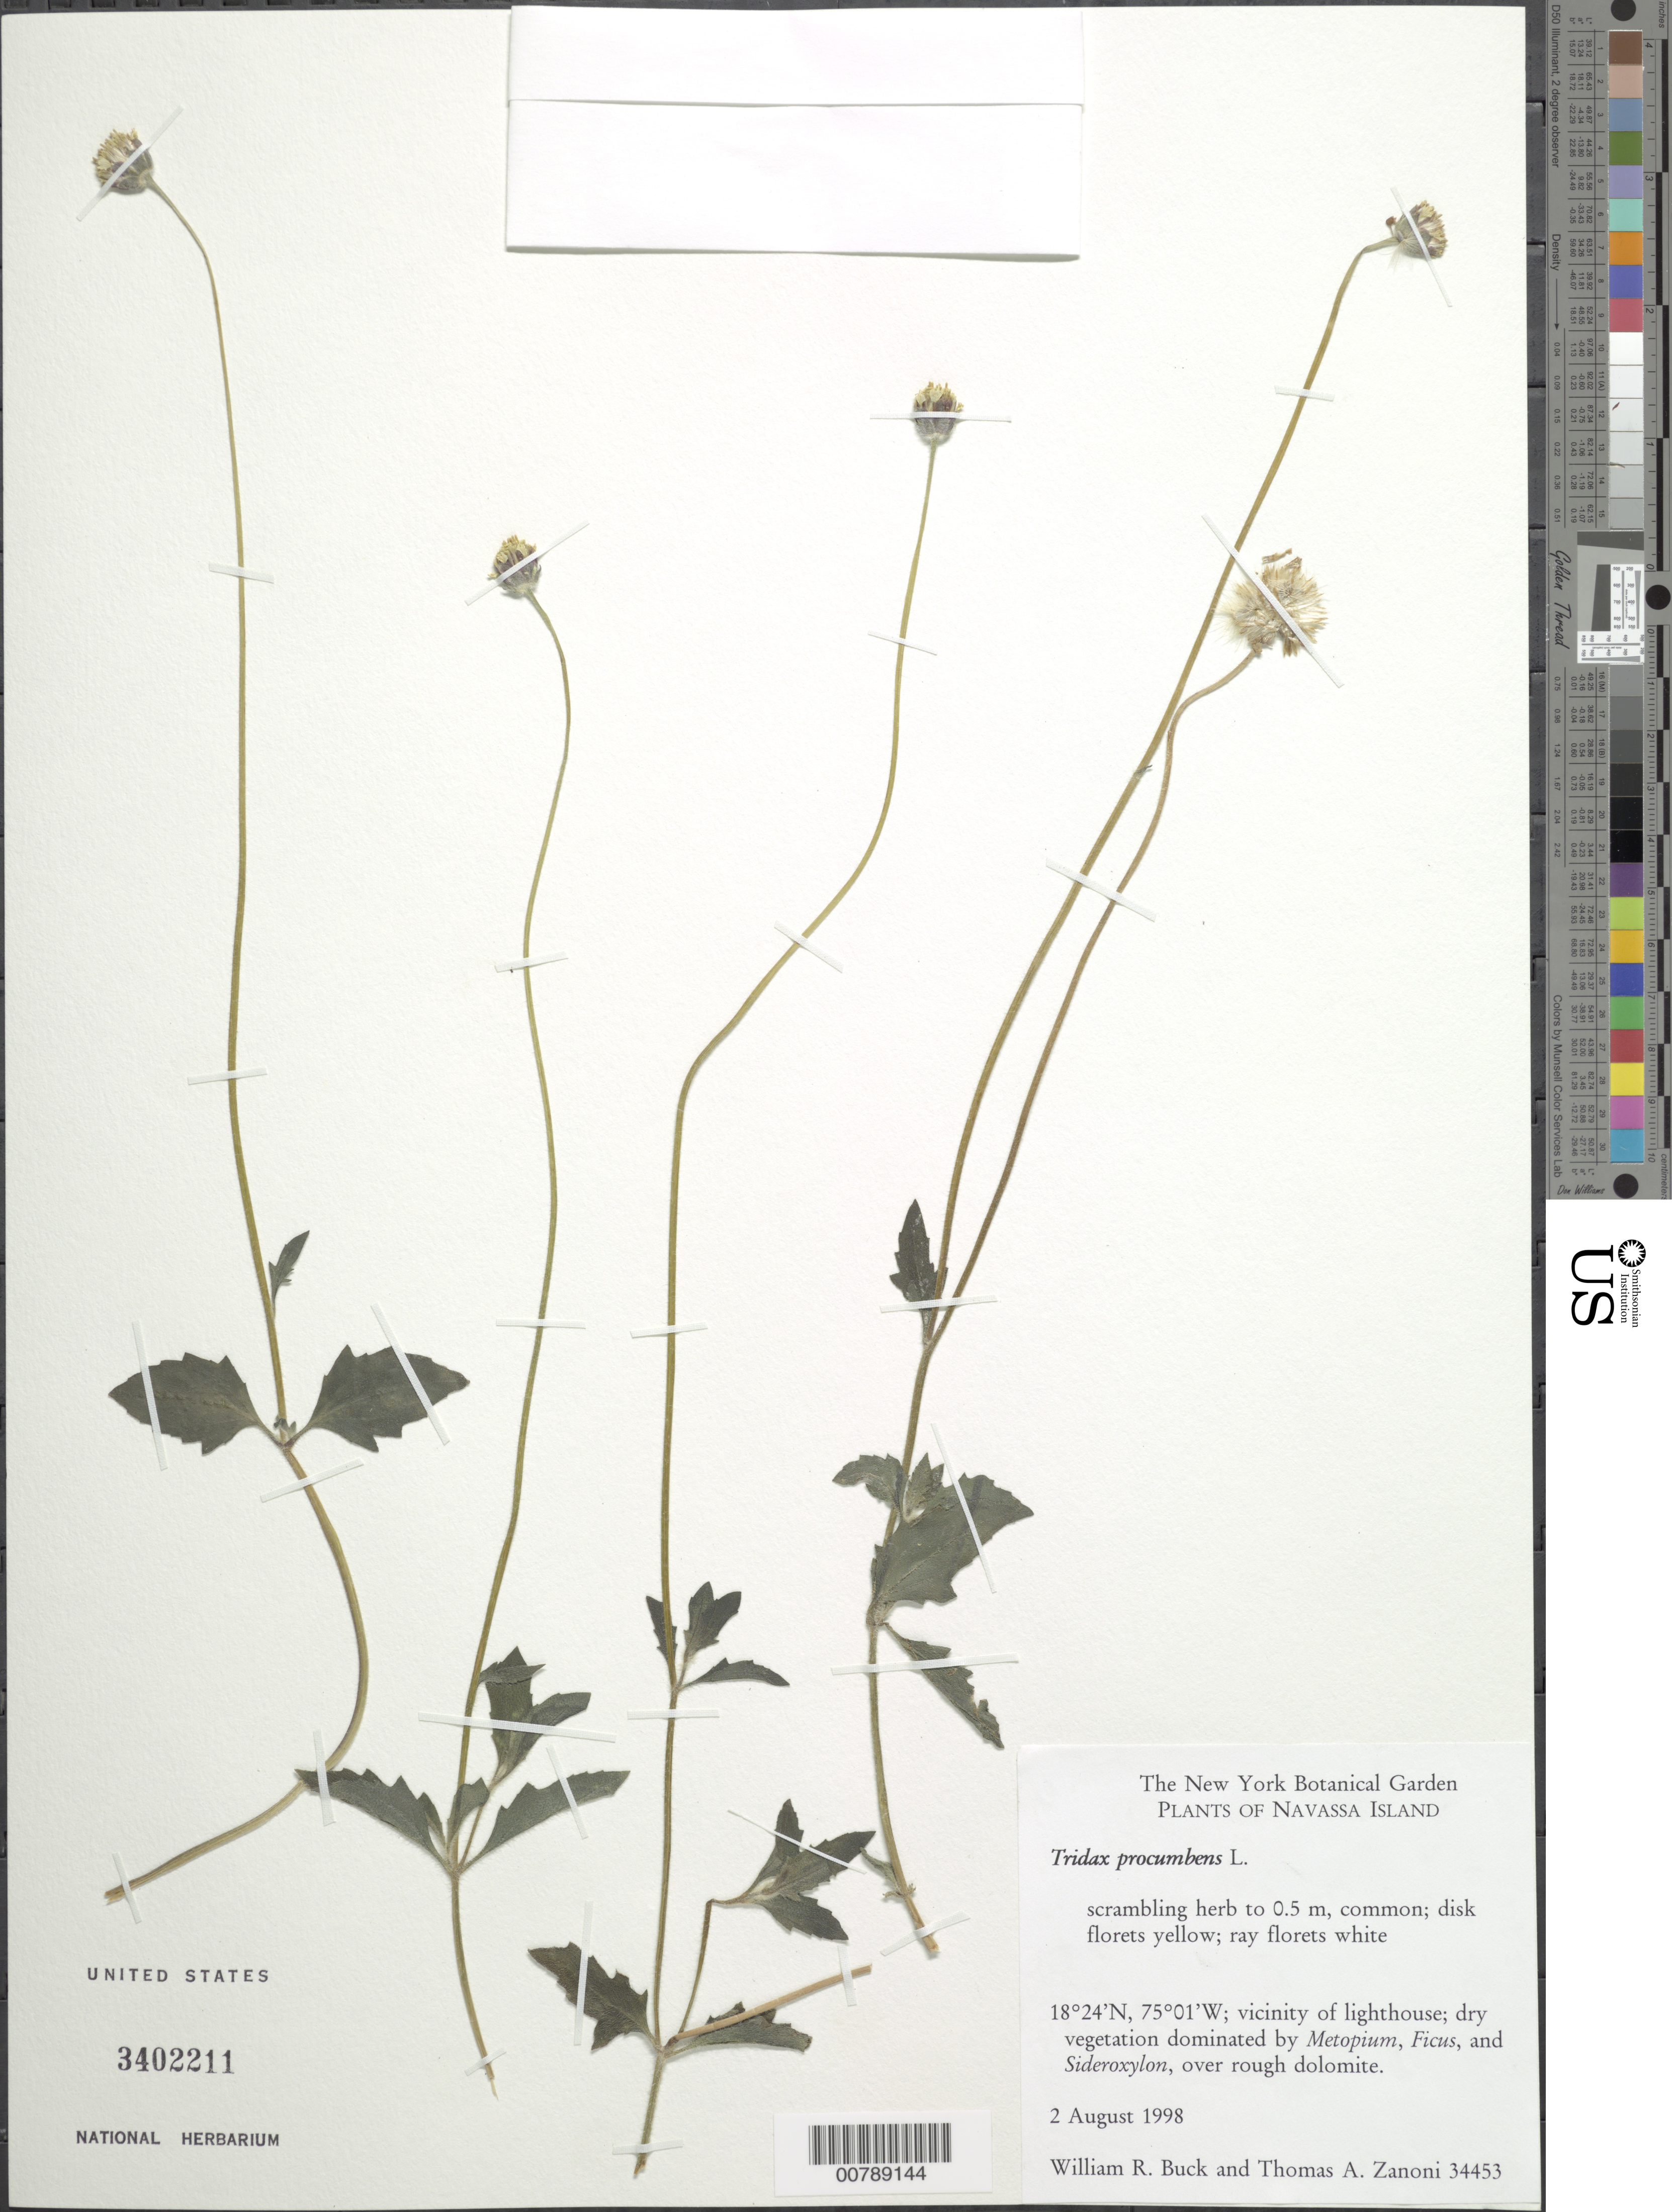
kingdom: Plantae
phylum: Tracheophyta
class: Magnoliopsida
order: Asterales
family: Asteraceae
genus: Tridax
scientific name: Tridax procumbens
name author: L.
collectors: W. R. Buck & T. A. Zanoni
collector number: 34453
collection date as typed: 02 Aug 1988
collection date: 1988-08-02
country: Navassa Island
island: Hispaniola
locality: Vicinity of lighthouse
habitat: Dry vegetation dominiated by Metopium, Ficus and Sideroxylon, over rough dolomite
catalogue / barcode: US 3402211